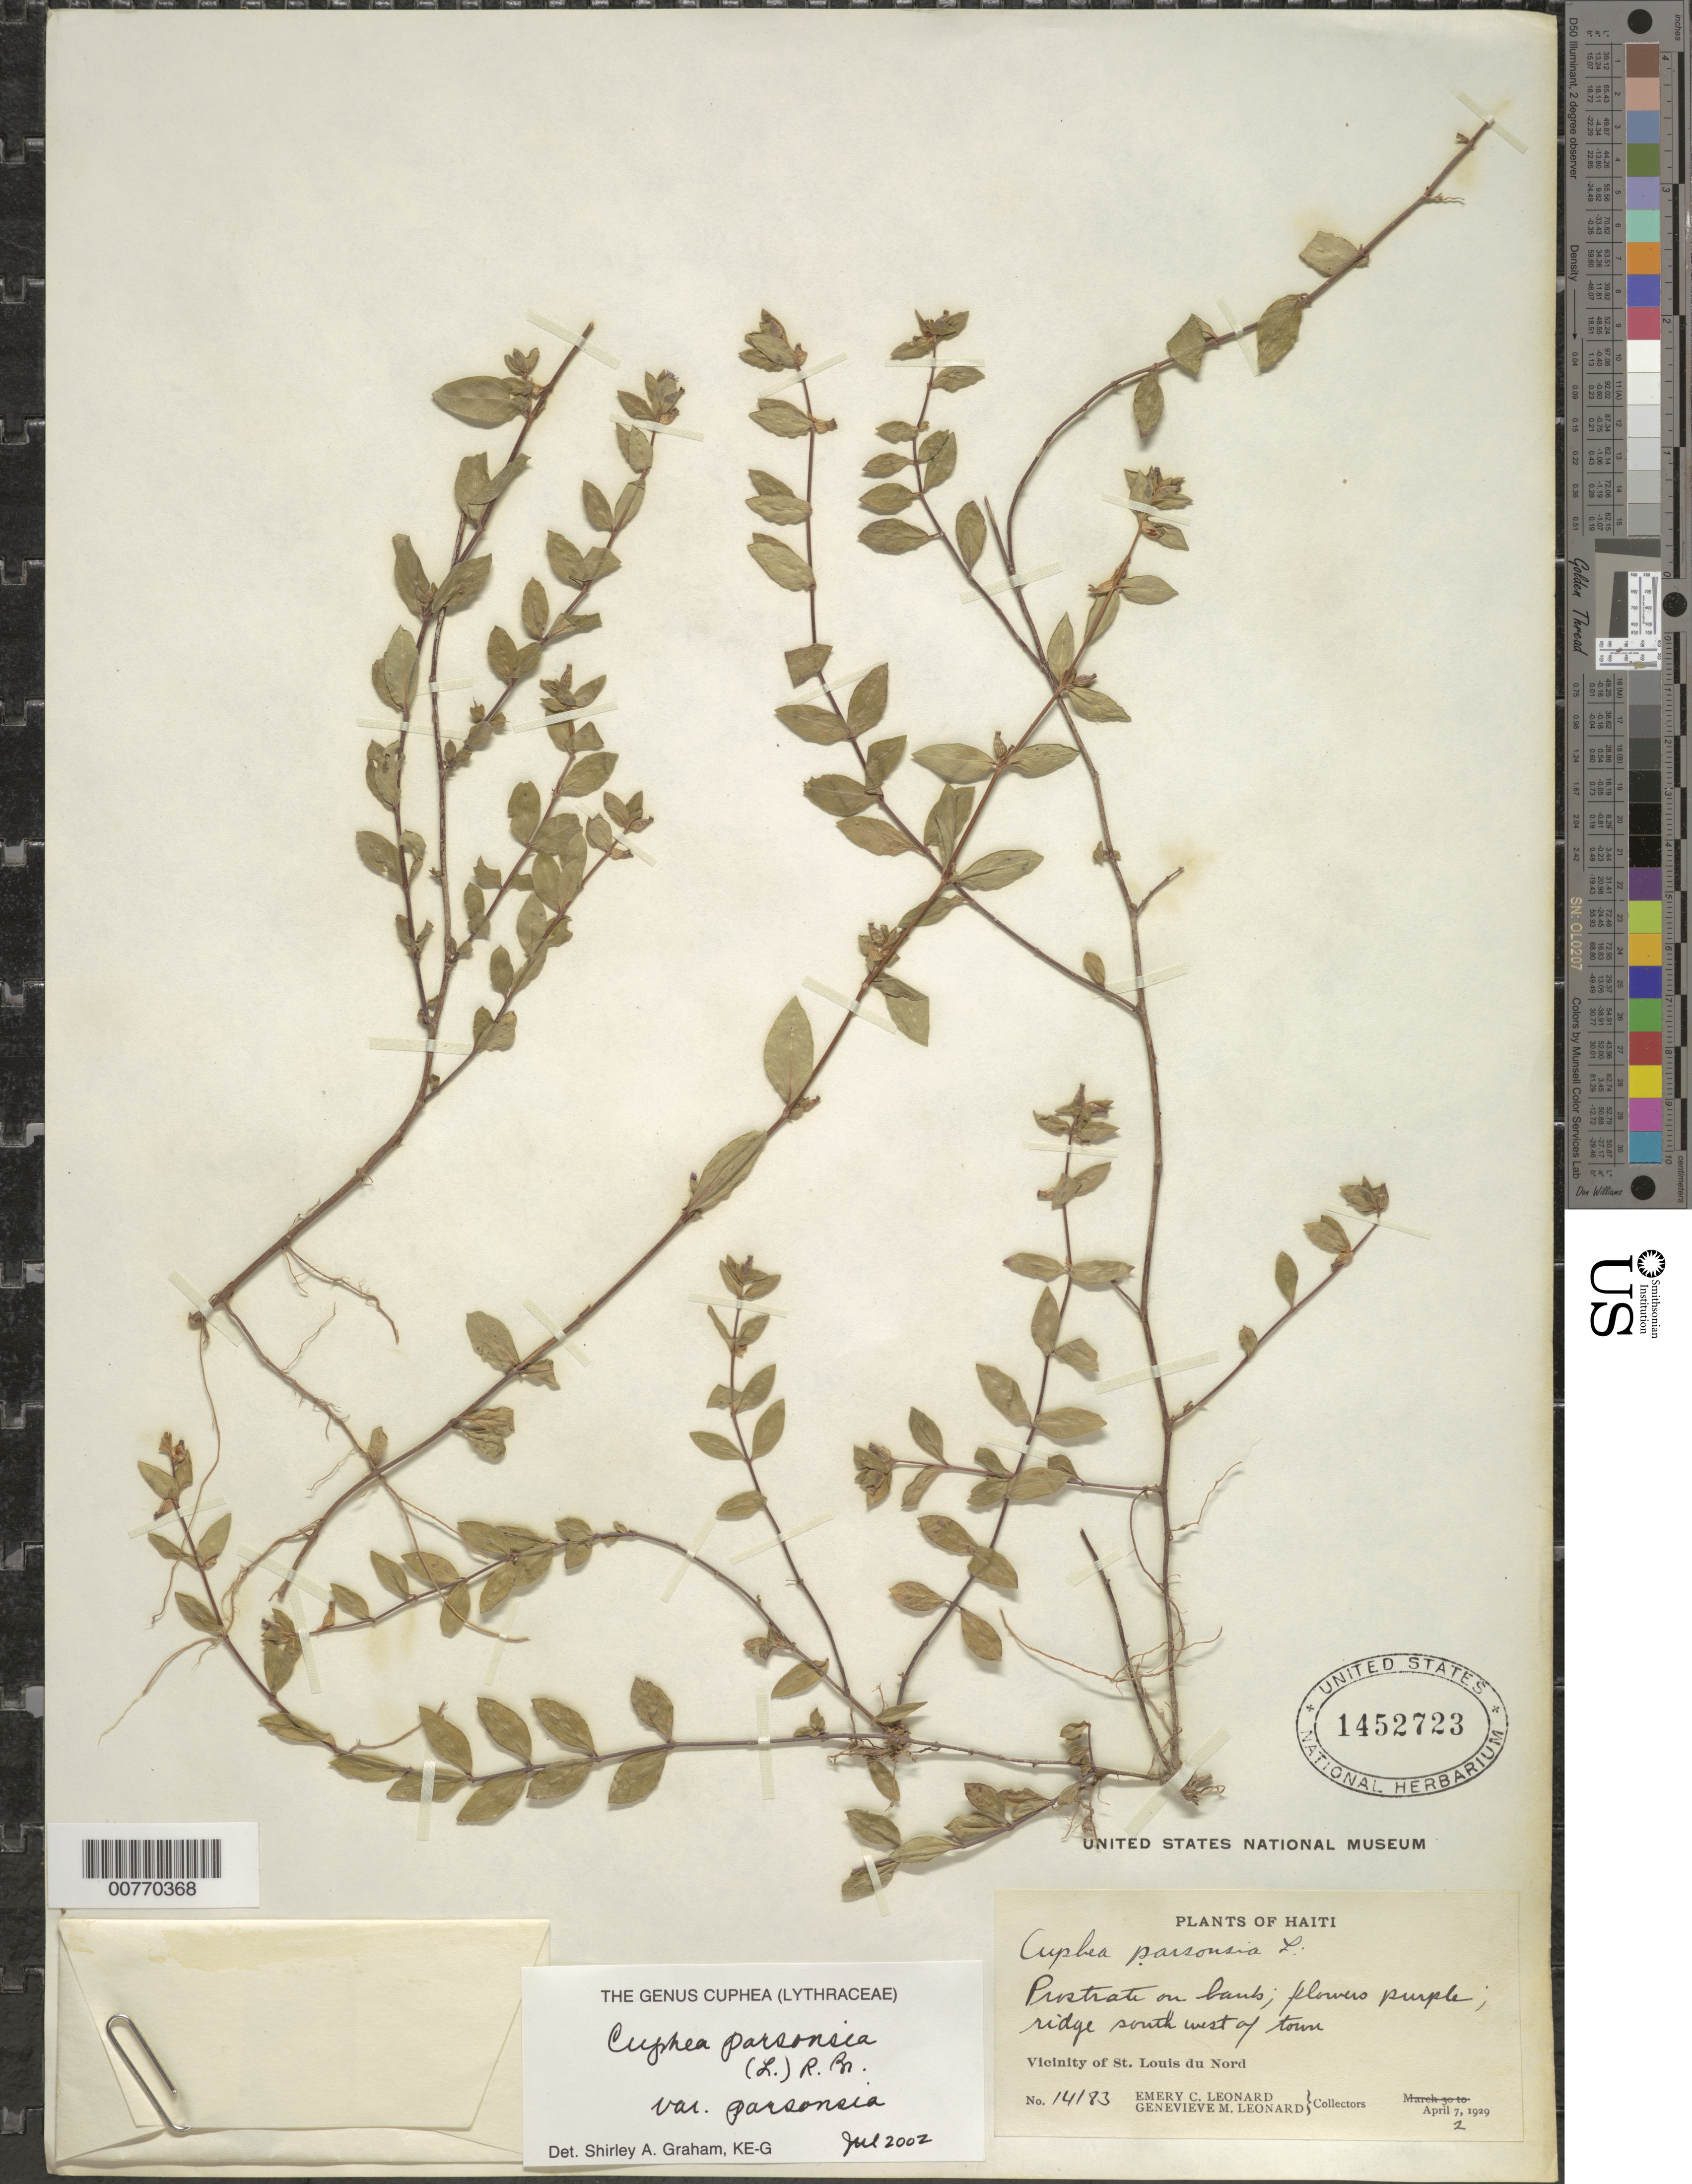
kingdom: Plantae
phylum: Tracheophyta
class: Magnoliopsida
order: Myrtales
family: Lythraceae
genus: Cuphea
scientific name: Cuphea parsonsia var. parsonsia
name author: (L.) R. Br. ex Steud.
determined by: Graham, Shirley Ann Tousch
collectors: E. C. Leonard & G. M. Leonard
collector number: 14183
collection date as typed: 02 Apr 1929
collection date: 1929-04-02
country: Haiti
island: Hispaniola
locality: Vicinity of St. Louis du Nord, south west of town.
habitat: Ridge.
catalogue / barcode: US 1452723